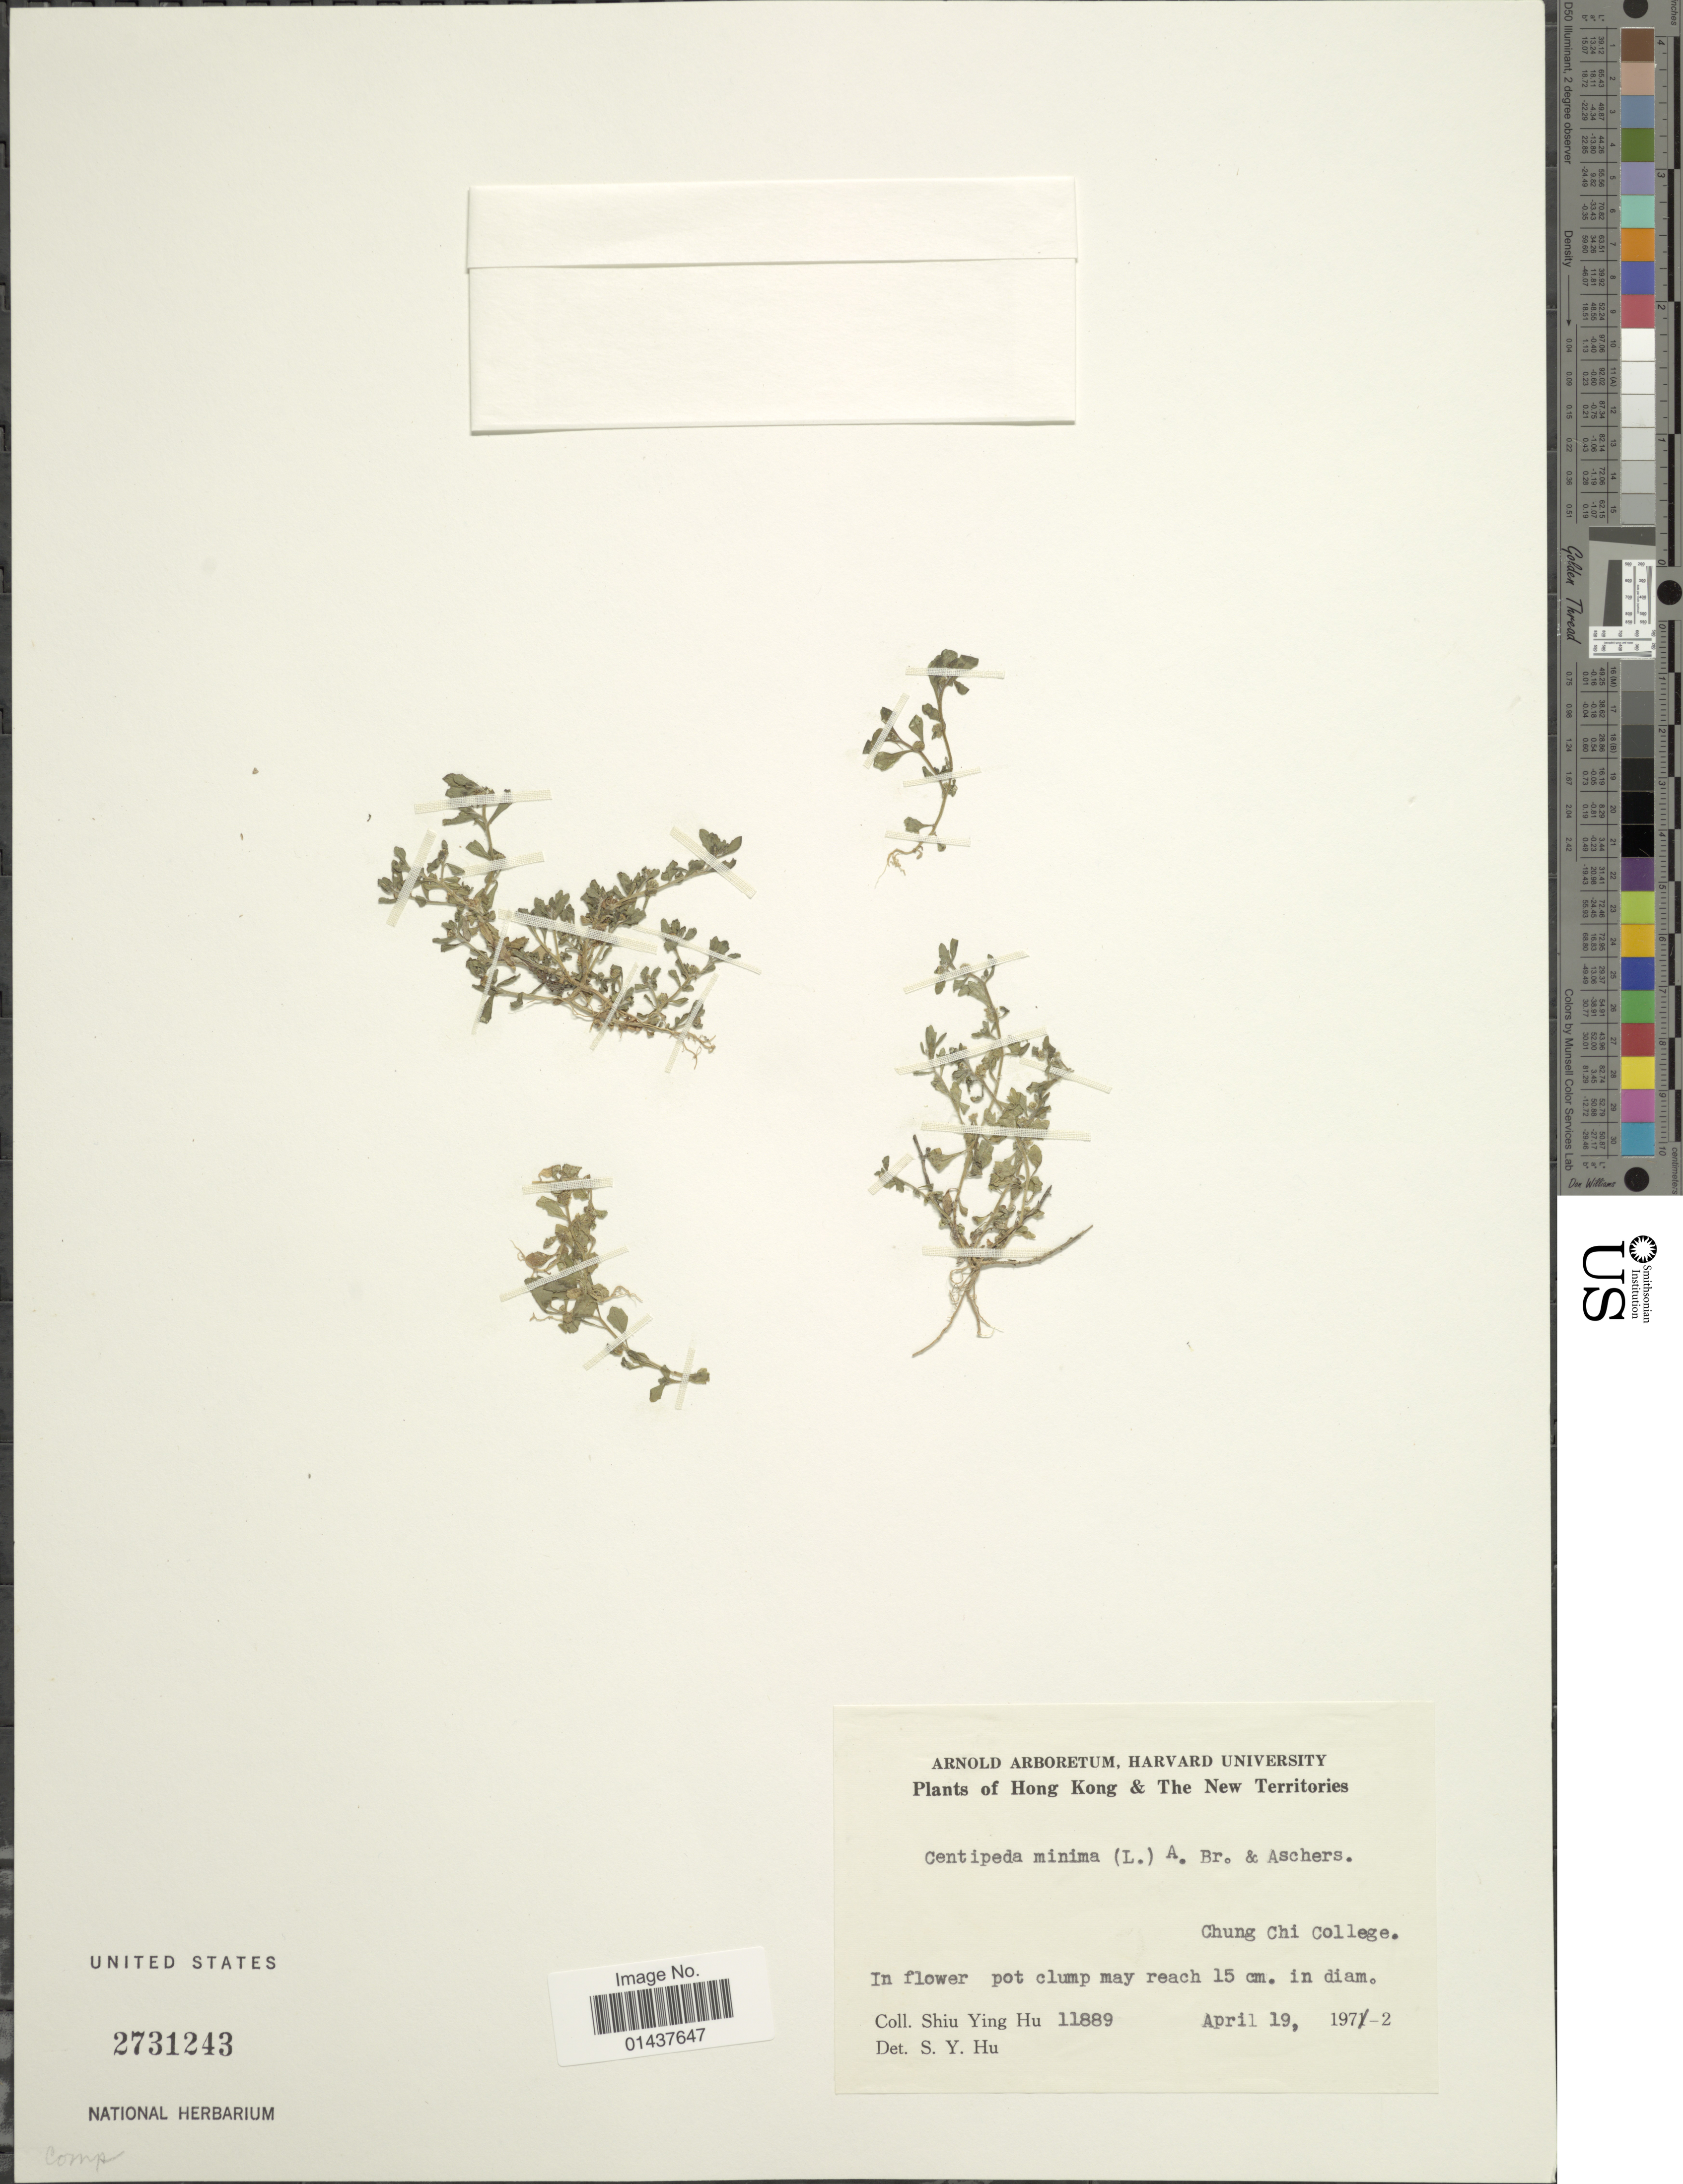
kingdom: Plantae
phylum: Tracheophyta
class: Magnoliopsida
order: Asterales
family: Asteraceae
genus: Centipeda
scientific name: Centipeda minima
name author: (L.) A. Braun & Asch.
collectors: S. Y. Hu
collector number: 11889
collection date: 1972-04-19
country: China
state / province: Hong Kong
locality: The New Territories, Chung Chi College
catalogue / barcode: US 2731243